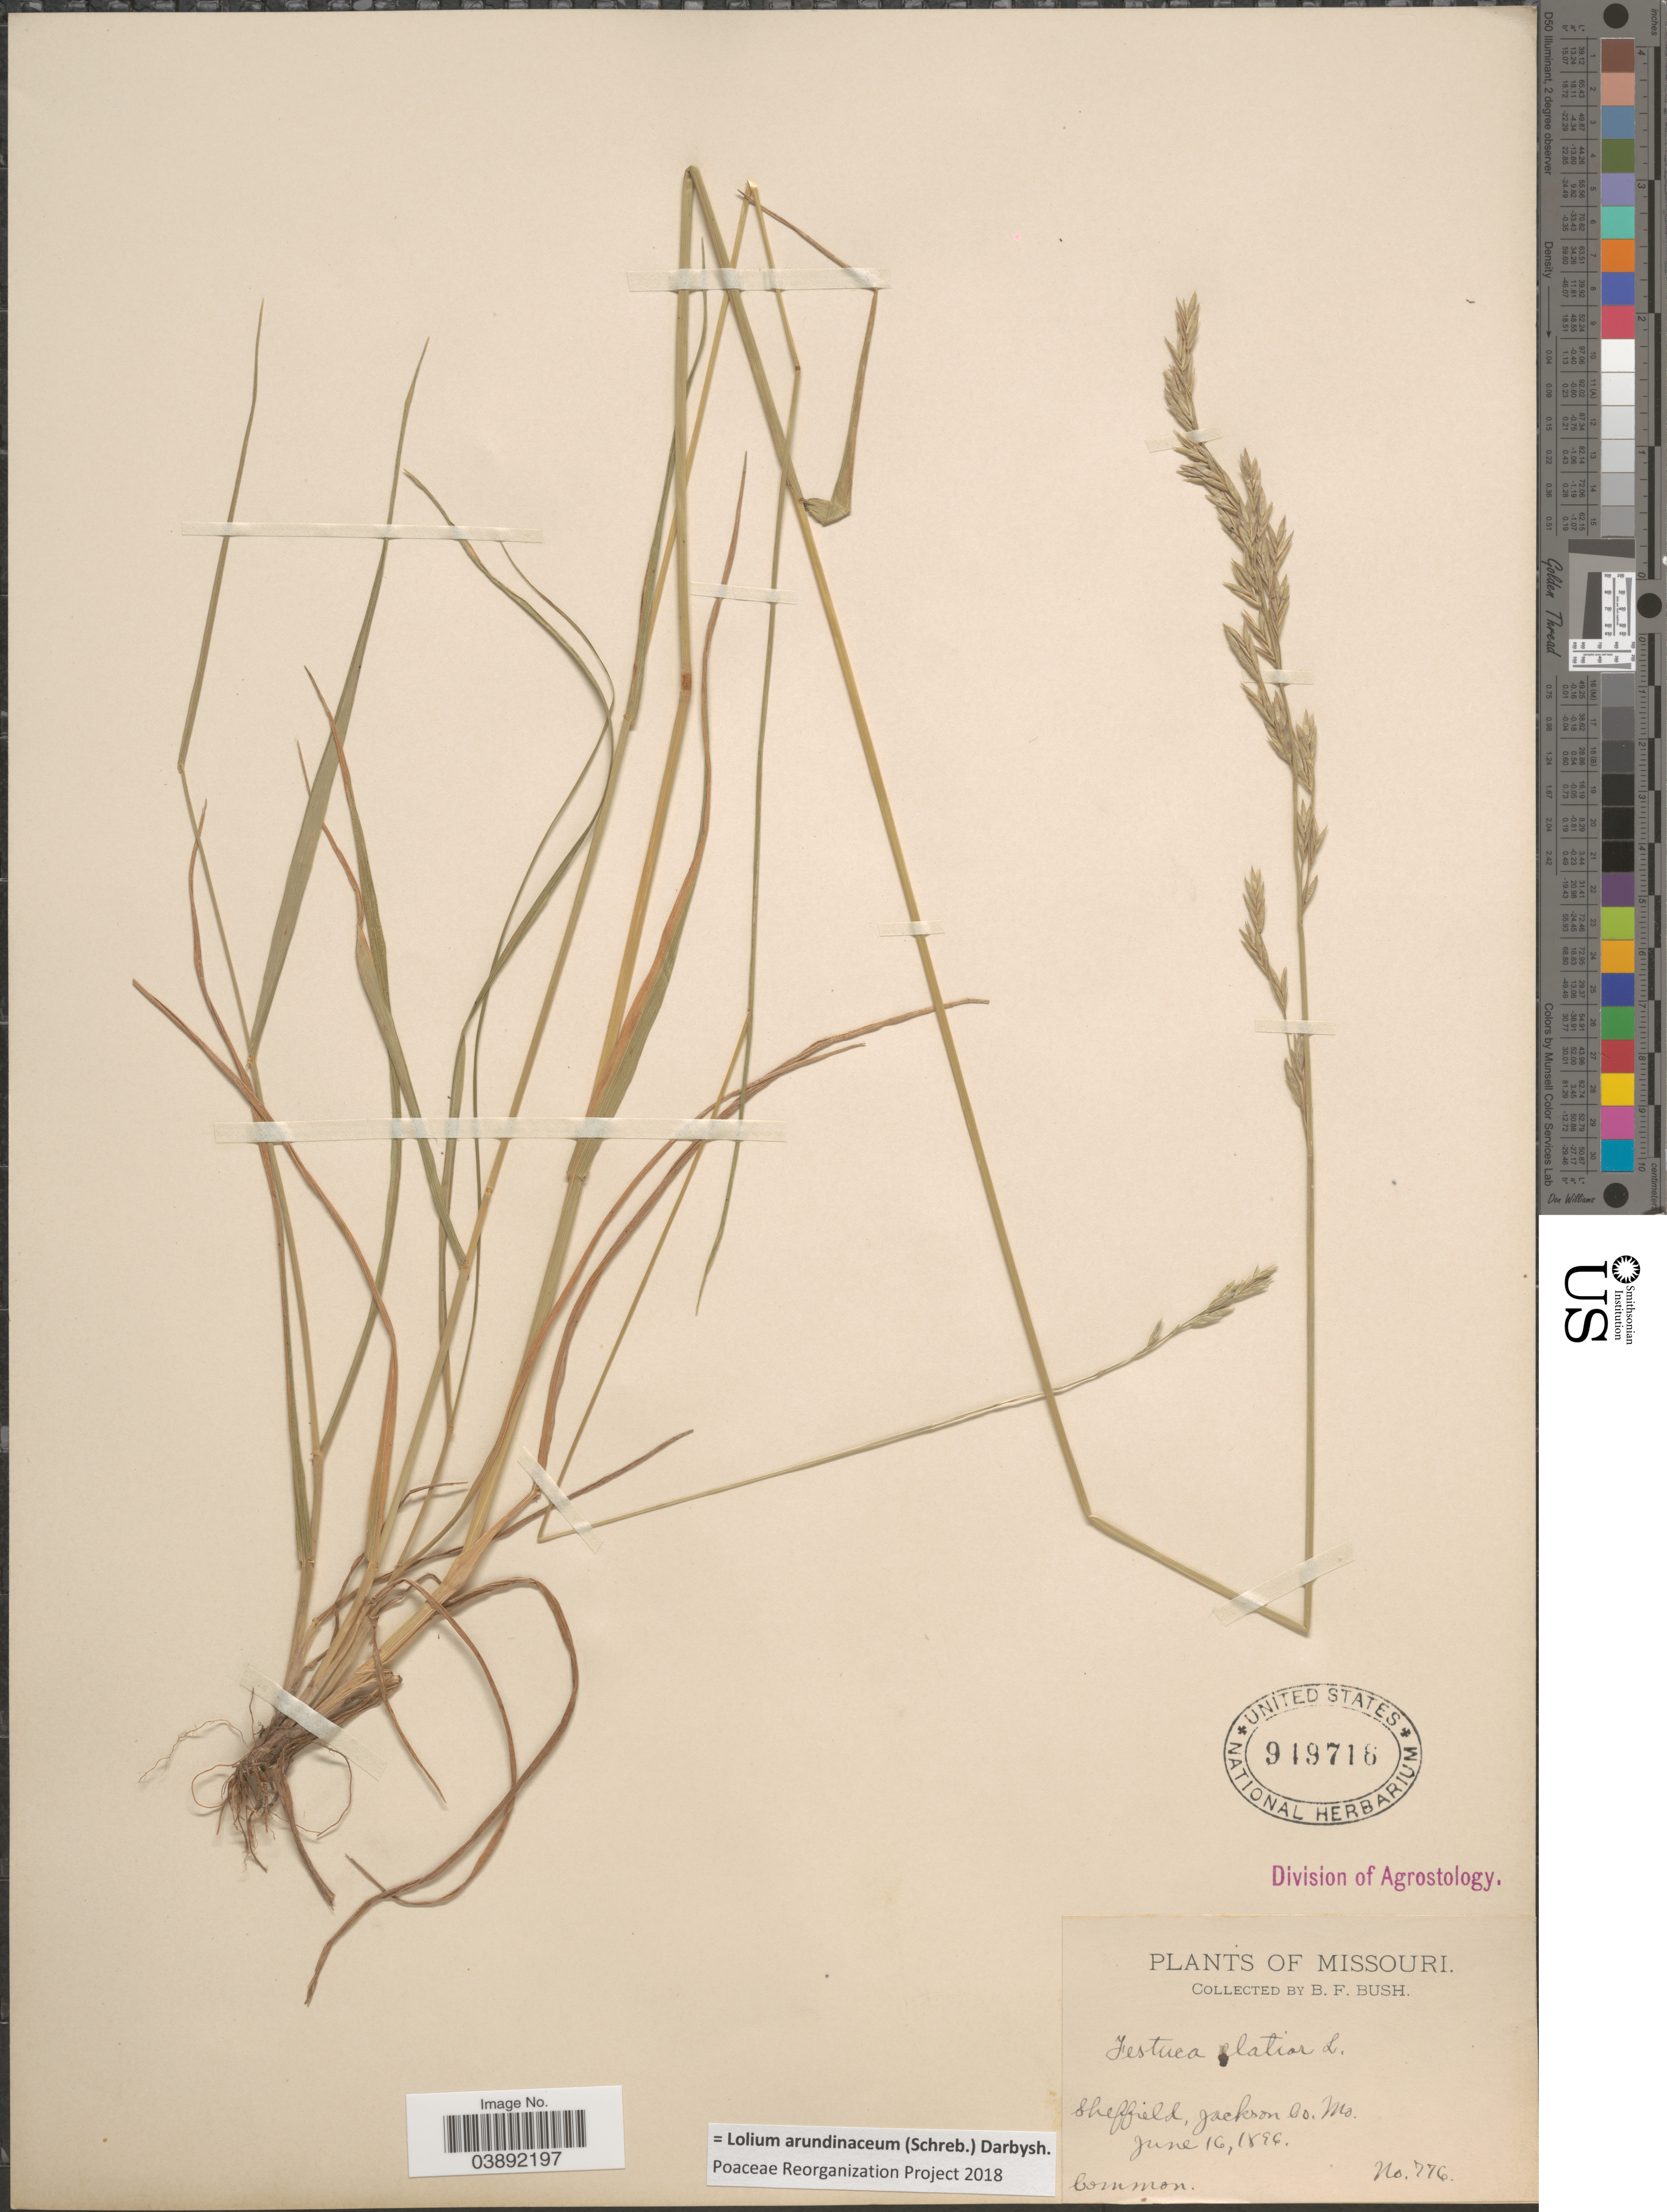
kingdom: Plantae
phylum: Tracheophyta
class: Liliopsida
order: Poales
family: Poaceae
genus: Lolium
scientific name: Lolium arundinaceum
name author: (Schreb.) Darbysh.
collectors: B. F. Bush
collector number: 776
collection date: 1896-06-16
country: United States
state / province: Missouri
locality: Sheffield, Jackson Co.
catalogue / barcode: US 949716